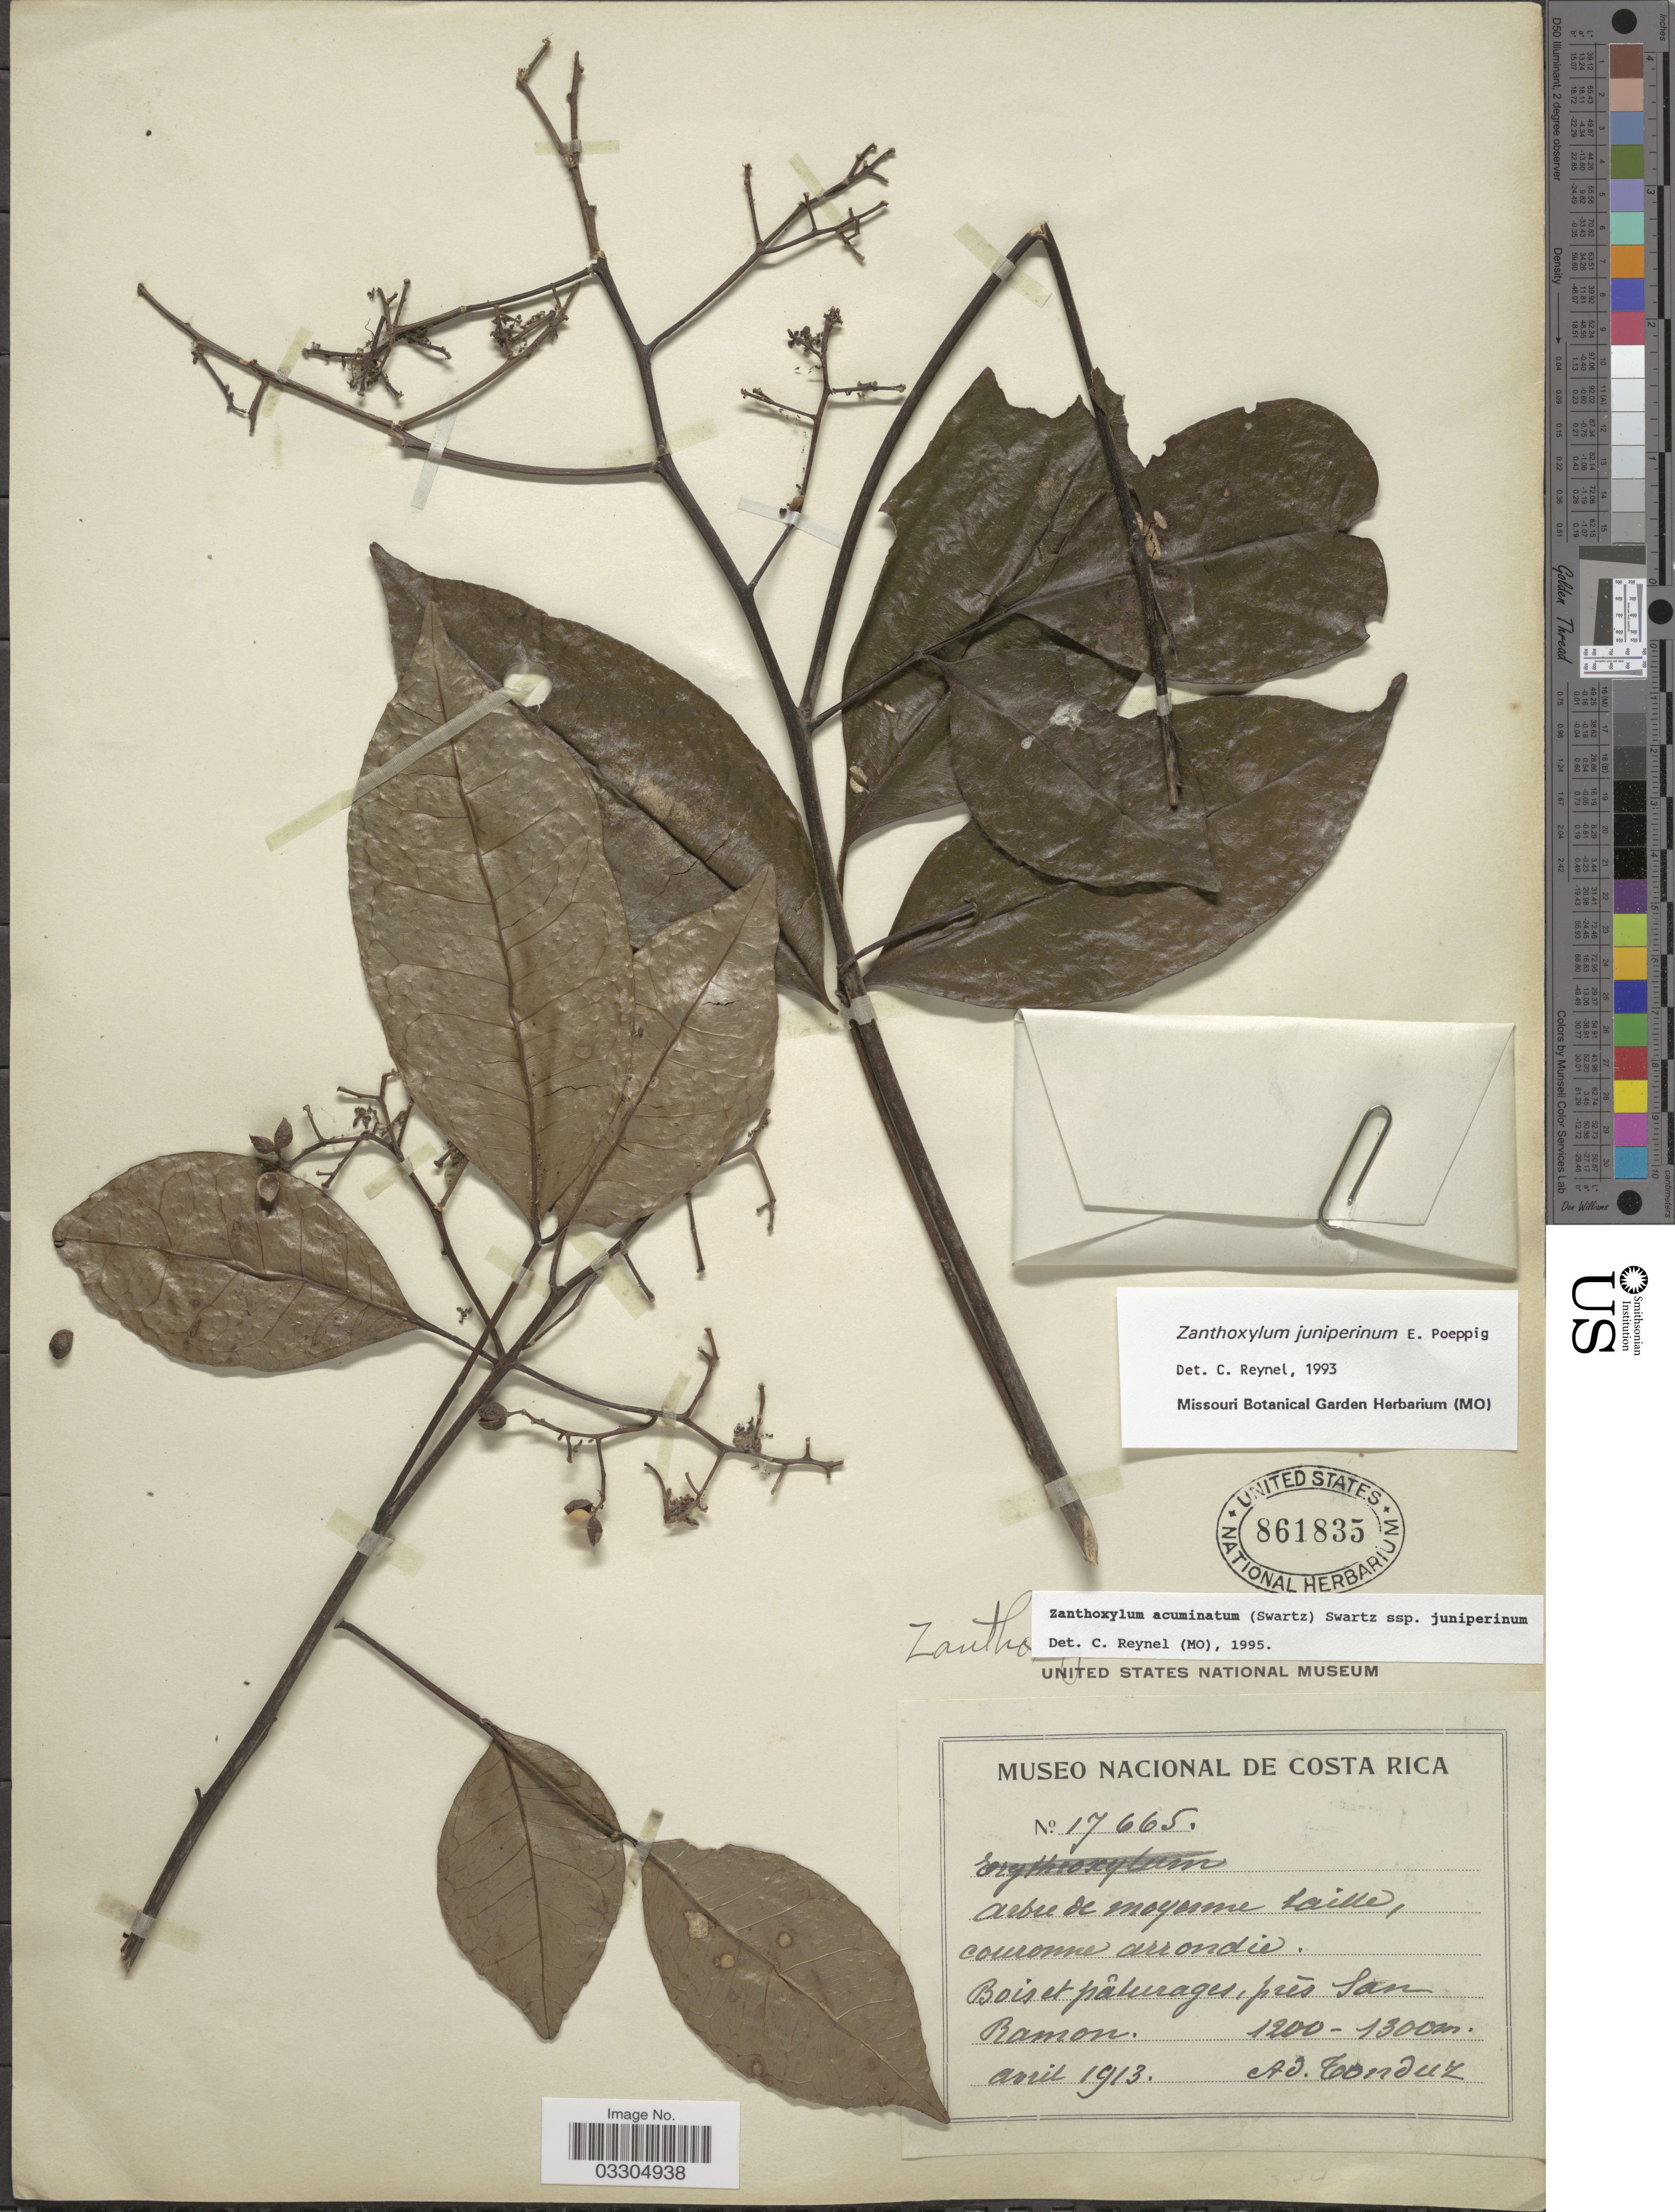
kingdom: Plantae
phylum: Tracheophyta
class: Magnoliopsida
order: Sapindales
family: Rutaceae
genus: Zanthoxylum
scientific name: Zanthoxylum acuminatum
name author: (Sw.) Sw.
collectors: A. Tonduz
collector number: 17665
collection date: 1913-04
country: Costa Rica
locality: Bois et pâturages, prés San Ramon.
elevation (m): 1200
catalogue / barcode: US 861835